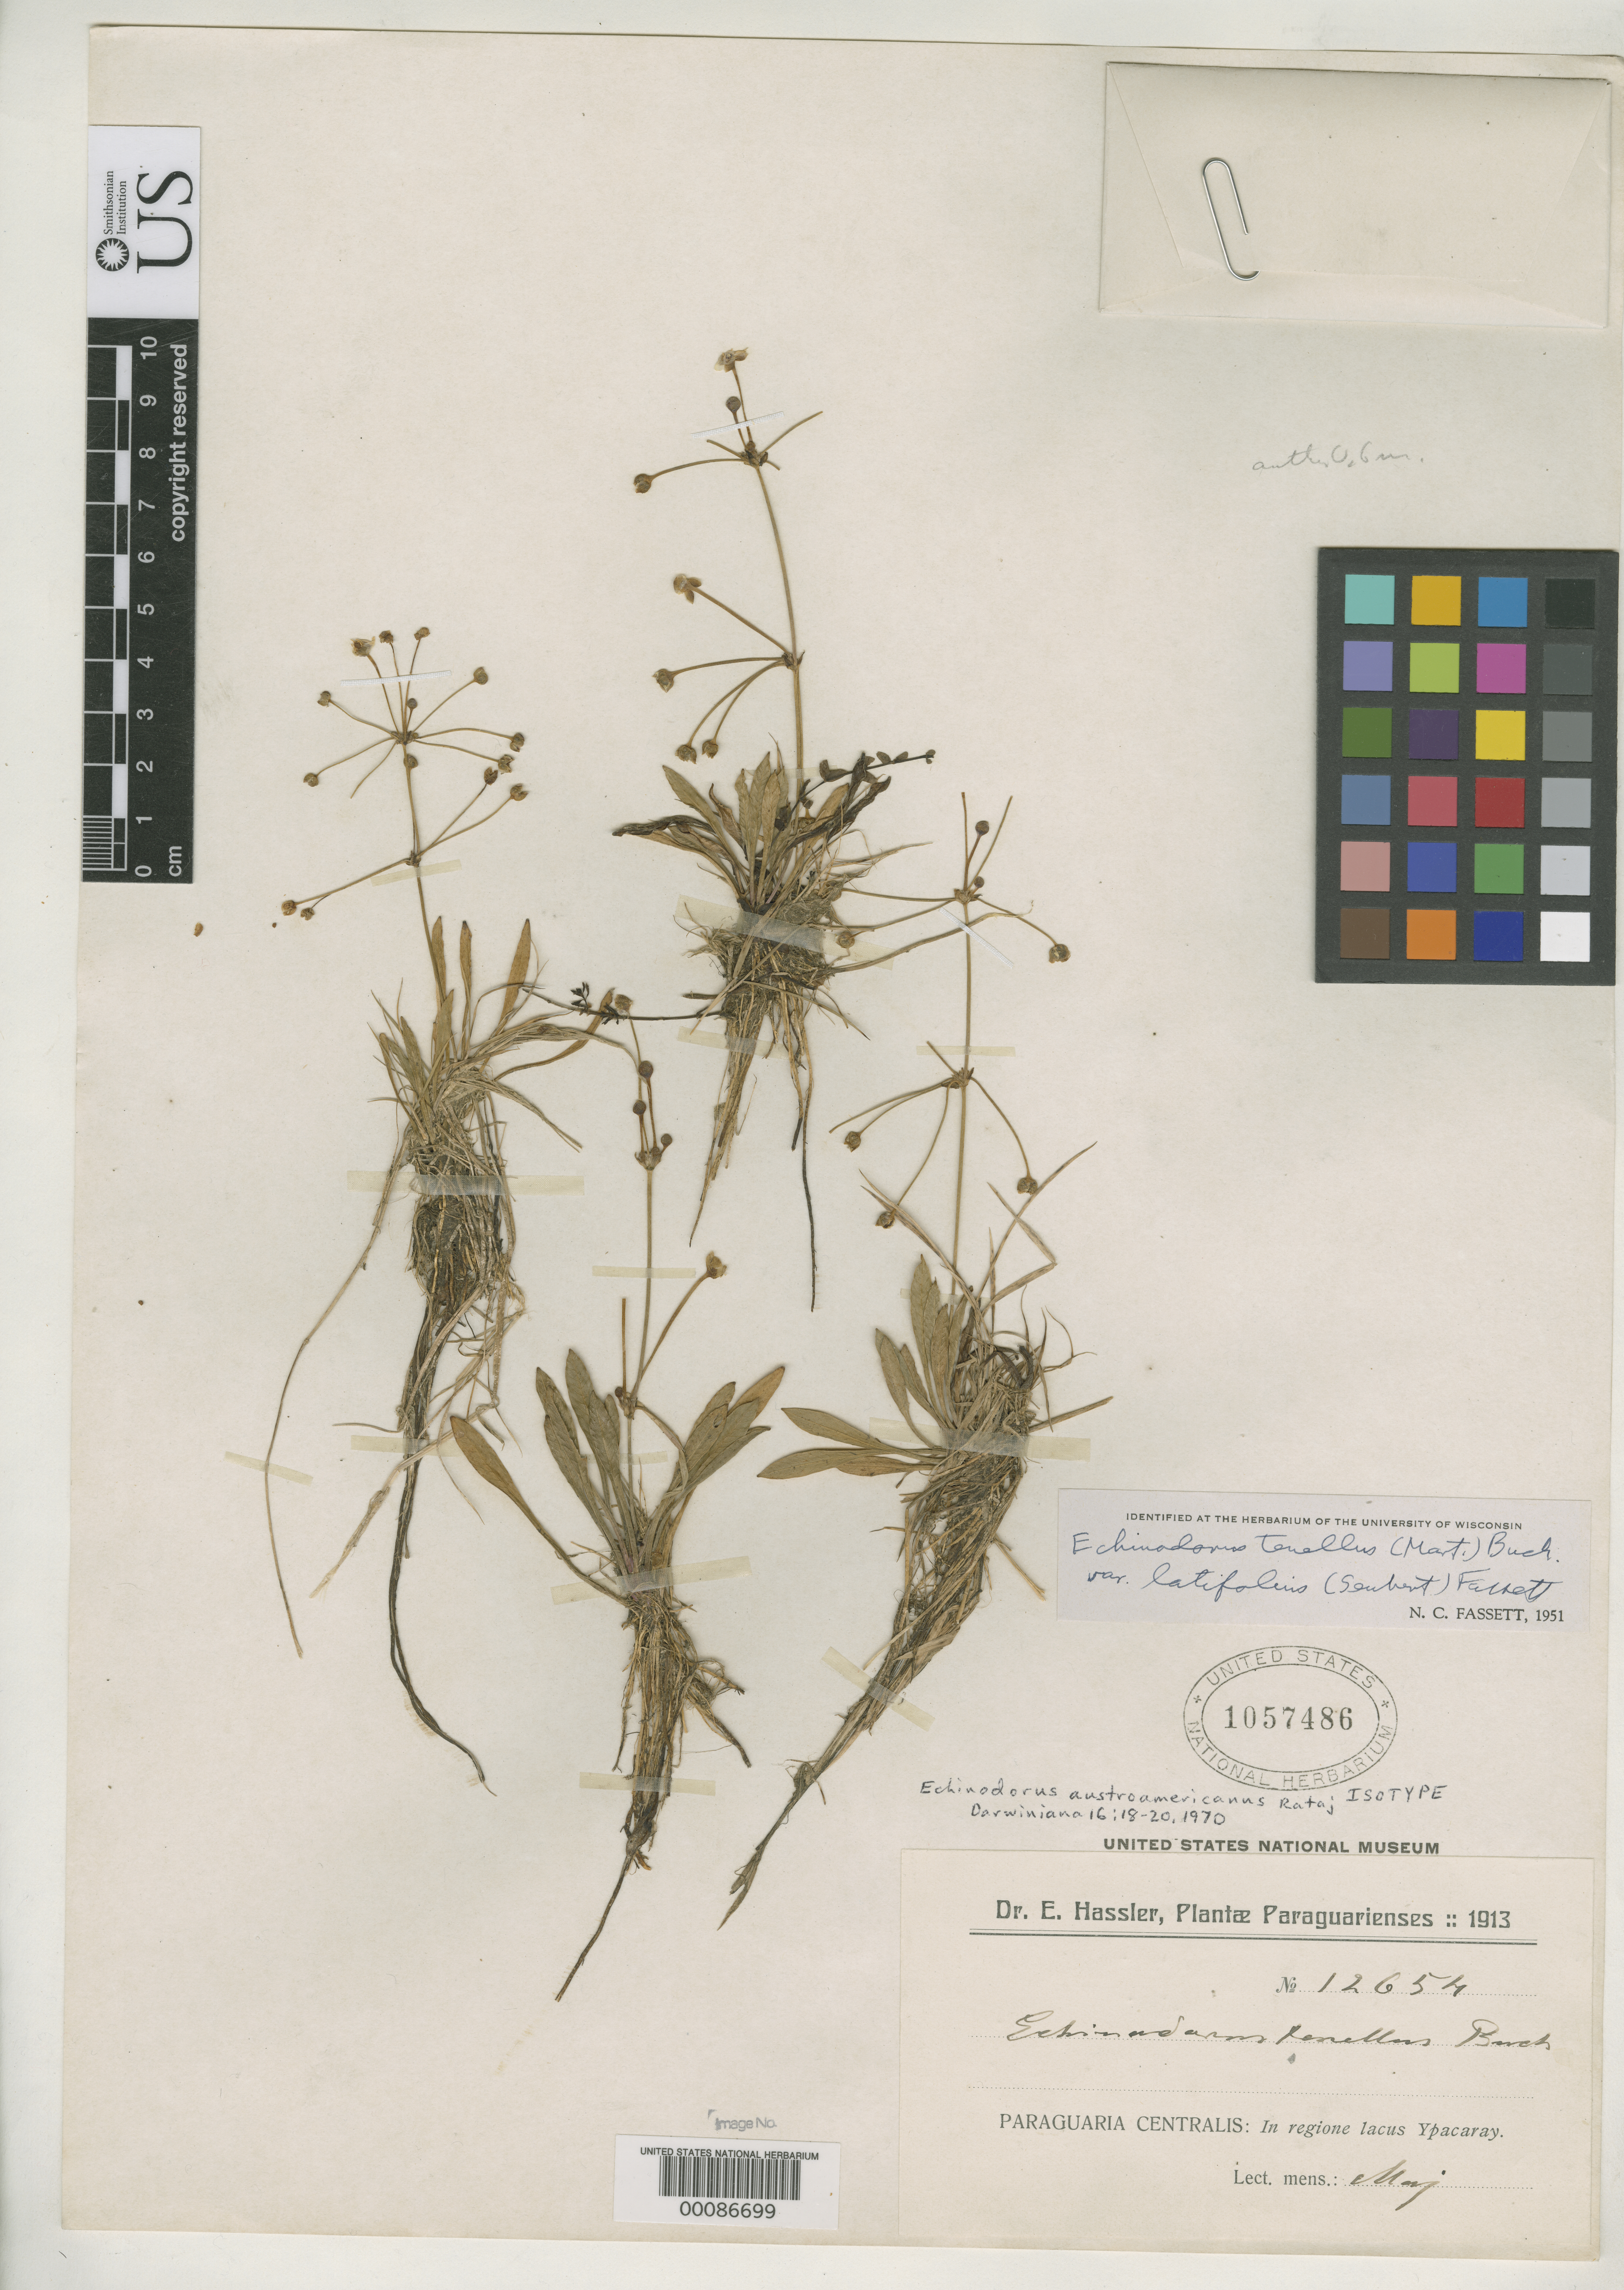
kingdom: Plantae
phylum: Tracheophyta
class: Liliopsida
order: Alismatales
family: Alismataceae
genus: Echinodorus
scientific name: Echinodorus austroamericanus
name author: Rataj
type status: Isotype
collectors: E. Hassler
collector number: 12654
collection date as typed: May 1913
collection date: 1913-05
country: Paraguay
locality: Paraguari, Lacus.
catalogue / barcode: US 1057486